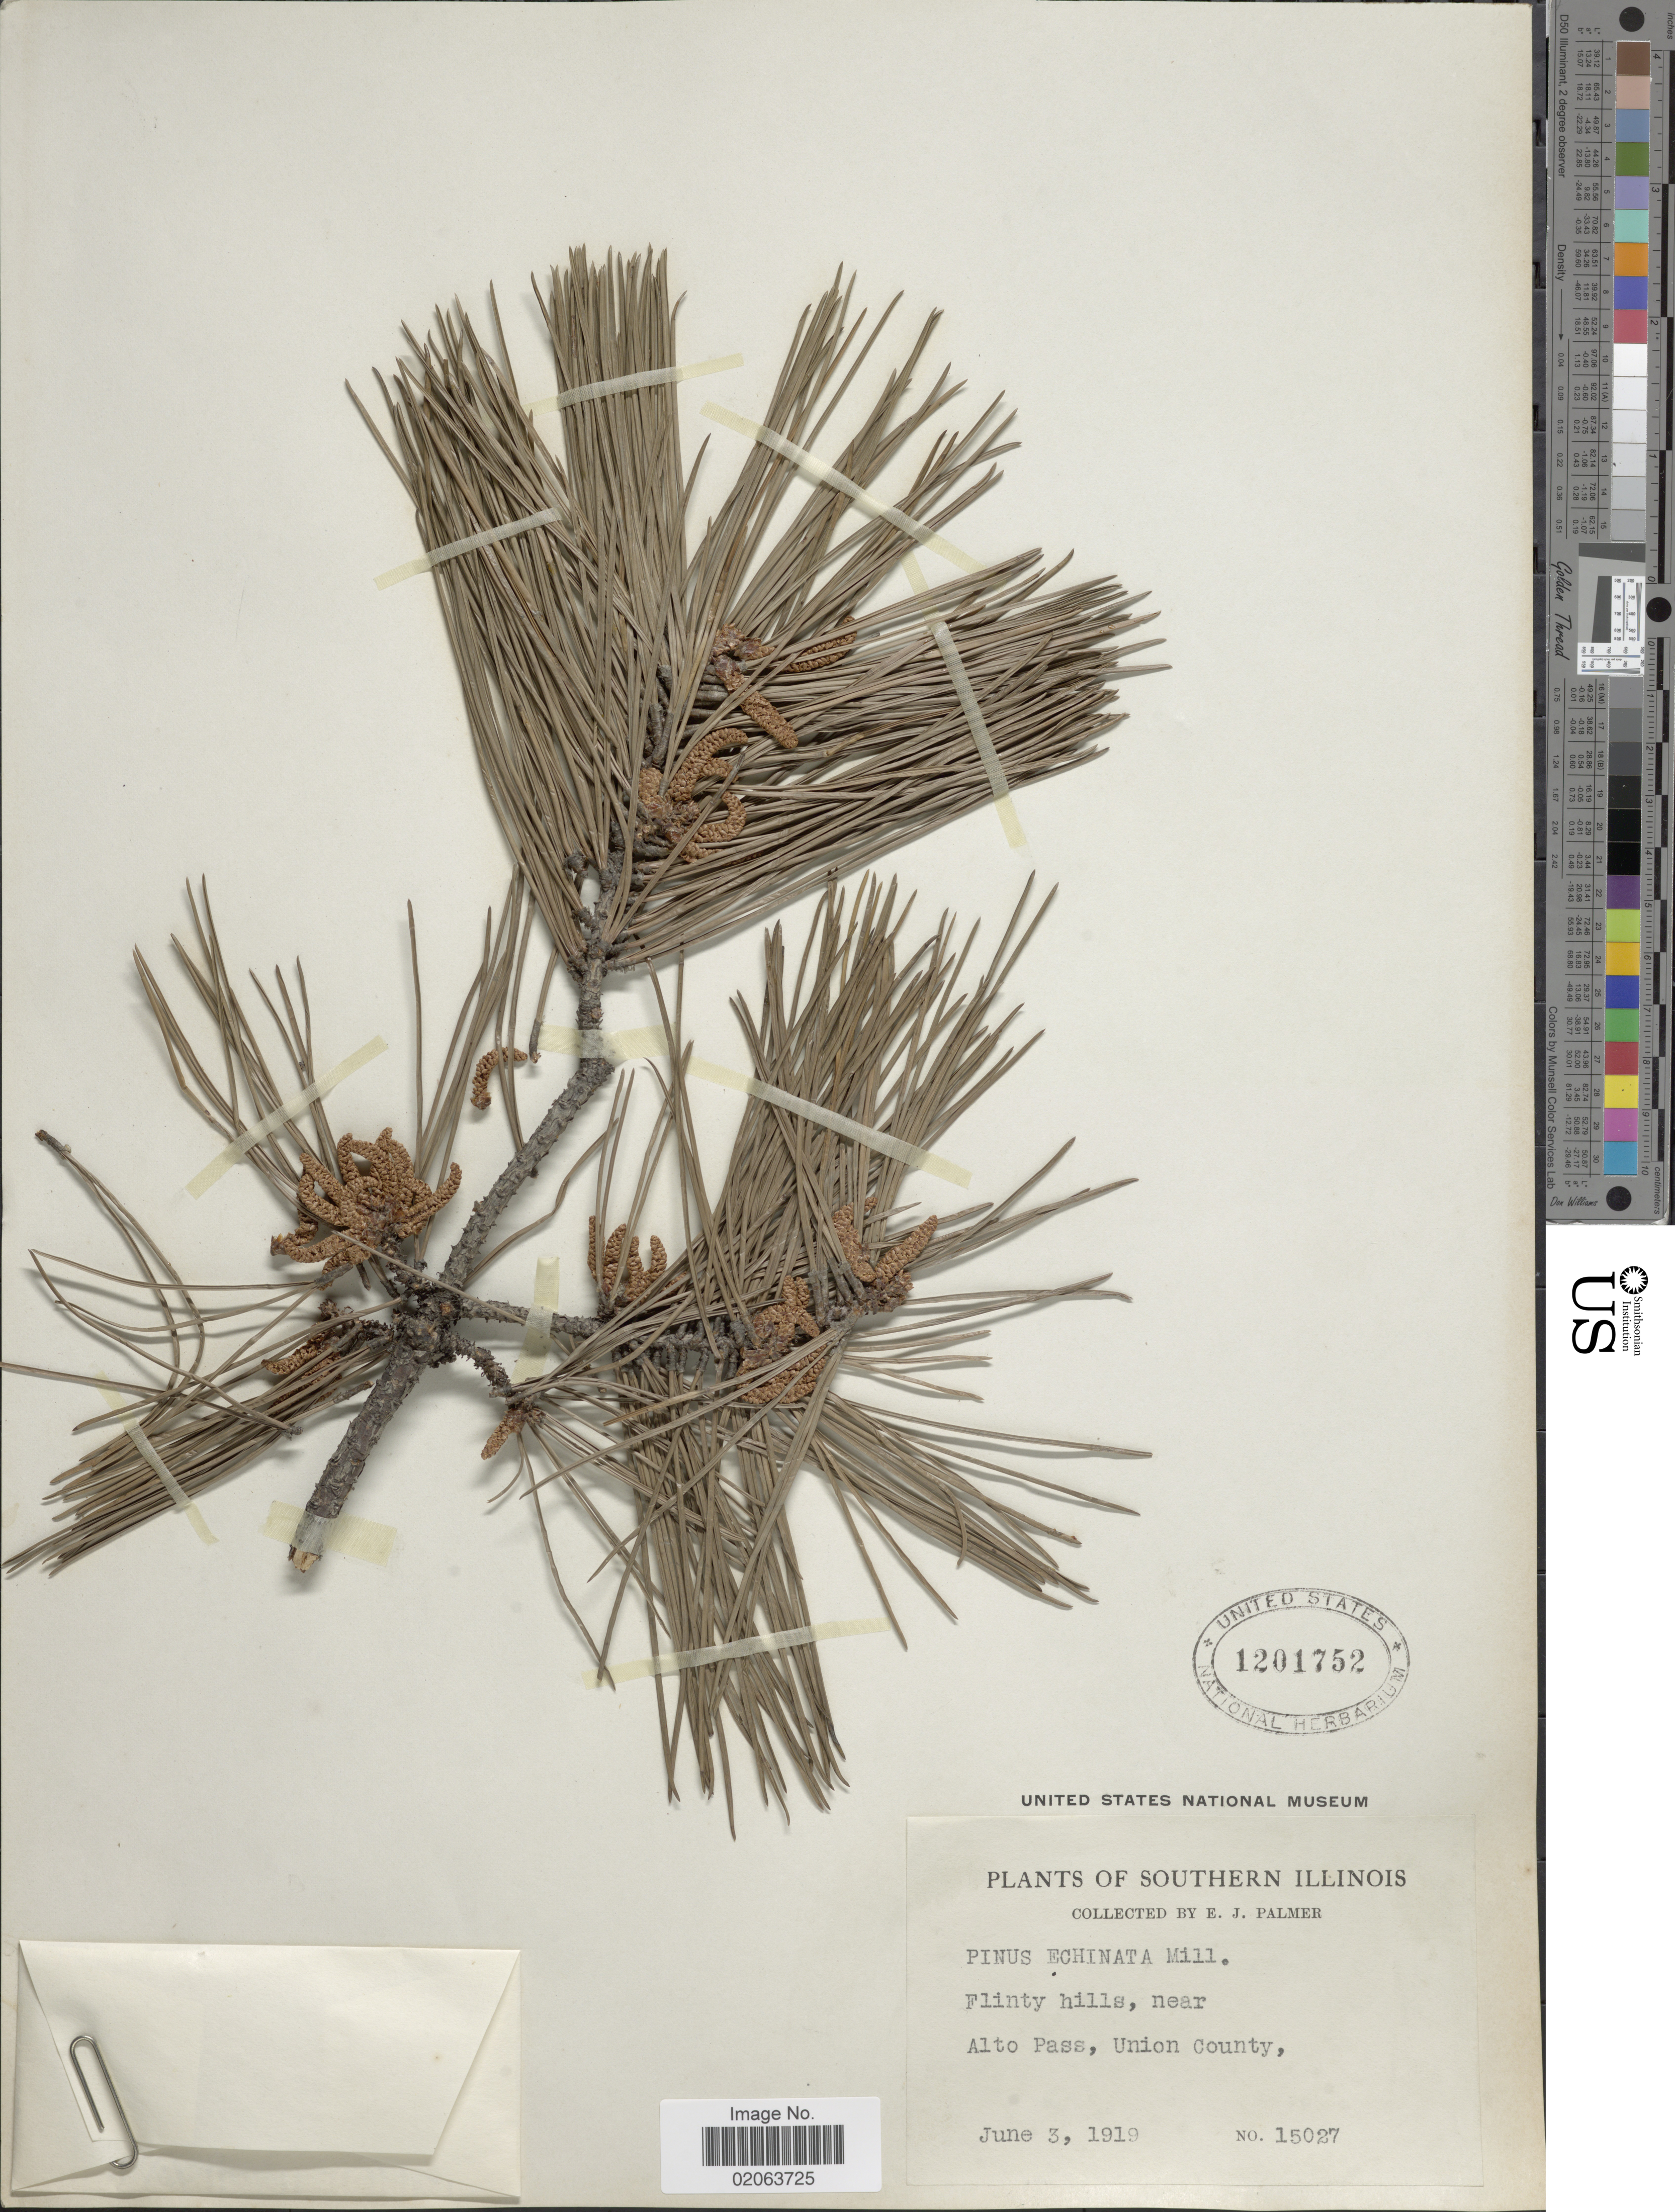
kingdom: Plantae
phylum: Tracheophyta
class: Pinopsida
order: Pinales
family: Pinaceae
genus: Pinus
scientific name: Pinus echinata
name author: Mill.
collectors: E. J. Palmer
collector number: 15027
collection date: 1919-06-03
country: United States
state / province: Illinois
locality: Southern Illinois. Flinty hills, near Alto Pass, Union County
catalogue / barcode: US 1201752